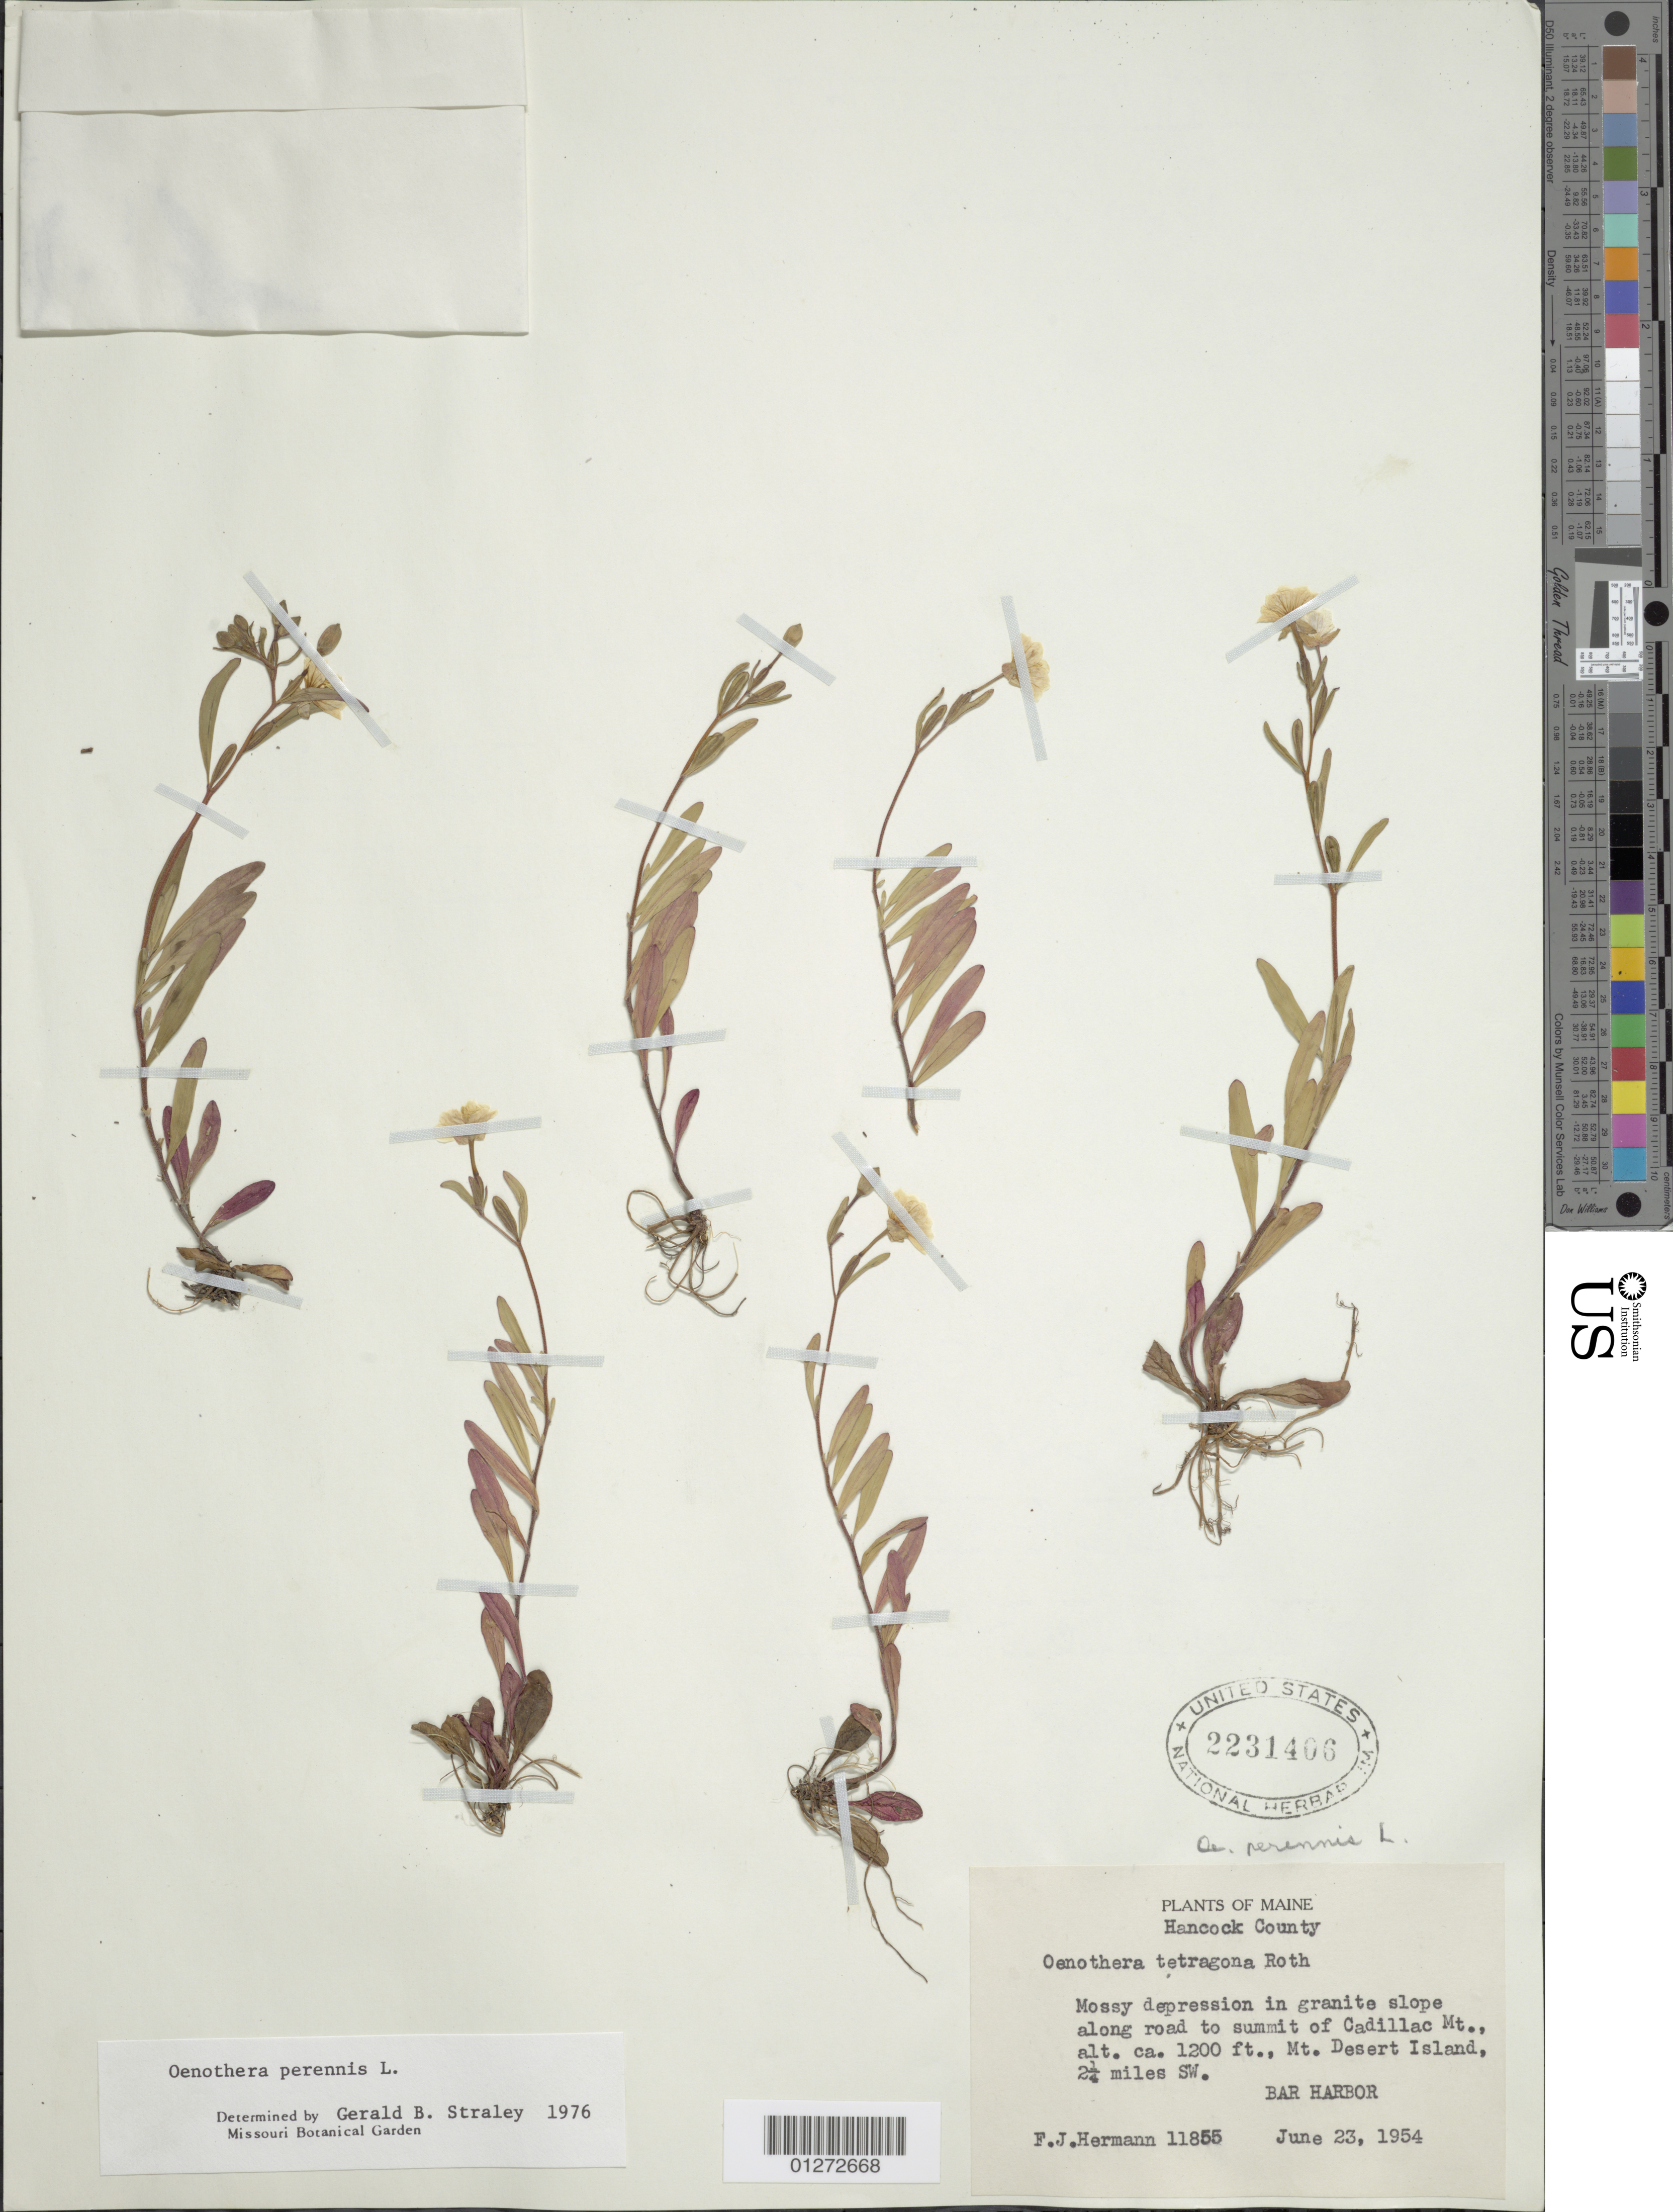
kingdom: Plantae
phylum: Tracheophyta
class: Magnoliopsida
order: Myrtales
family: Onagraceae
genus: Oenothera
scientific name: Oenothera perennis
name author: L.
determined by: Straley, G. B.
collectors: F. J. Hermann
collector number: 11855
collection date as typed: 23 Jun 1954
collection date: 1954-06-23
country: United States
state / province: Maine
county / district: Hancock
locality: Bar Harbor, along road to summit of Cadillac Mt., Mt. Desert Island, 2 1/4 miles SW.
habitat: Mossy depression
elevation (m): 366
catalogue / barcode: US 2231406